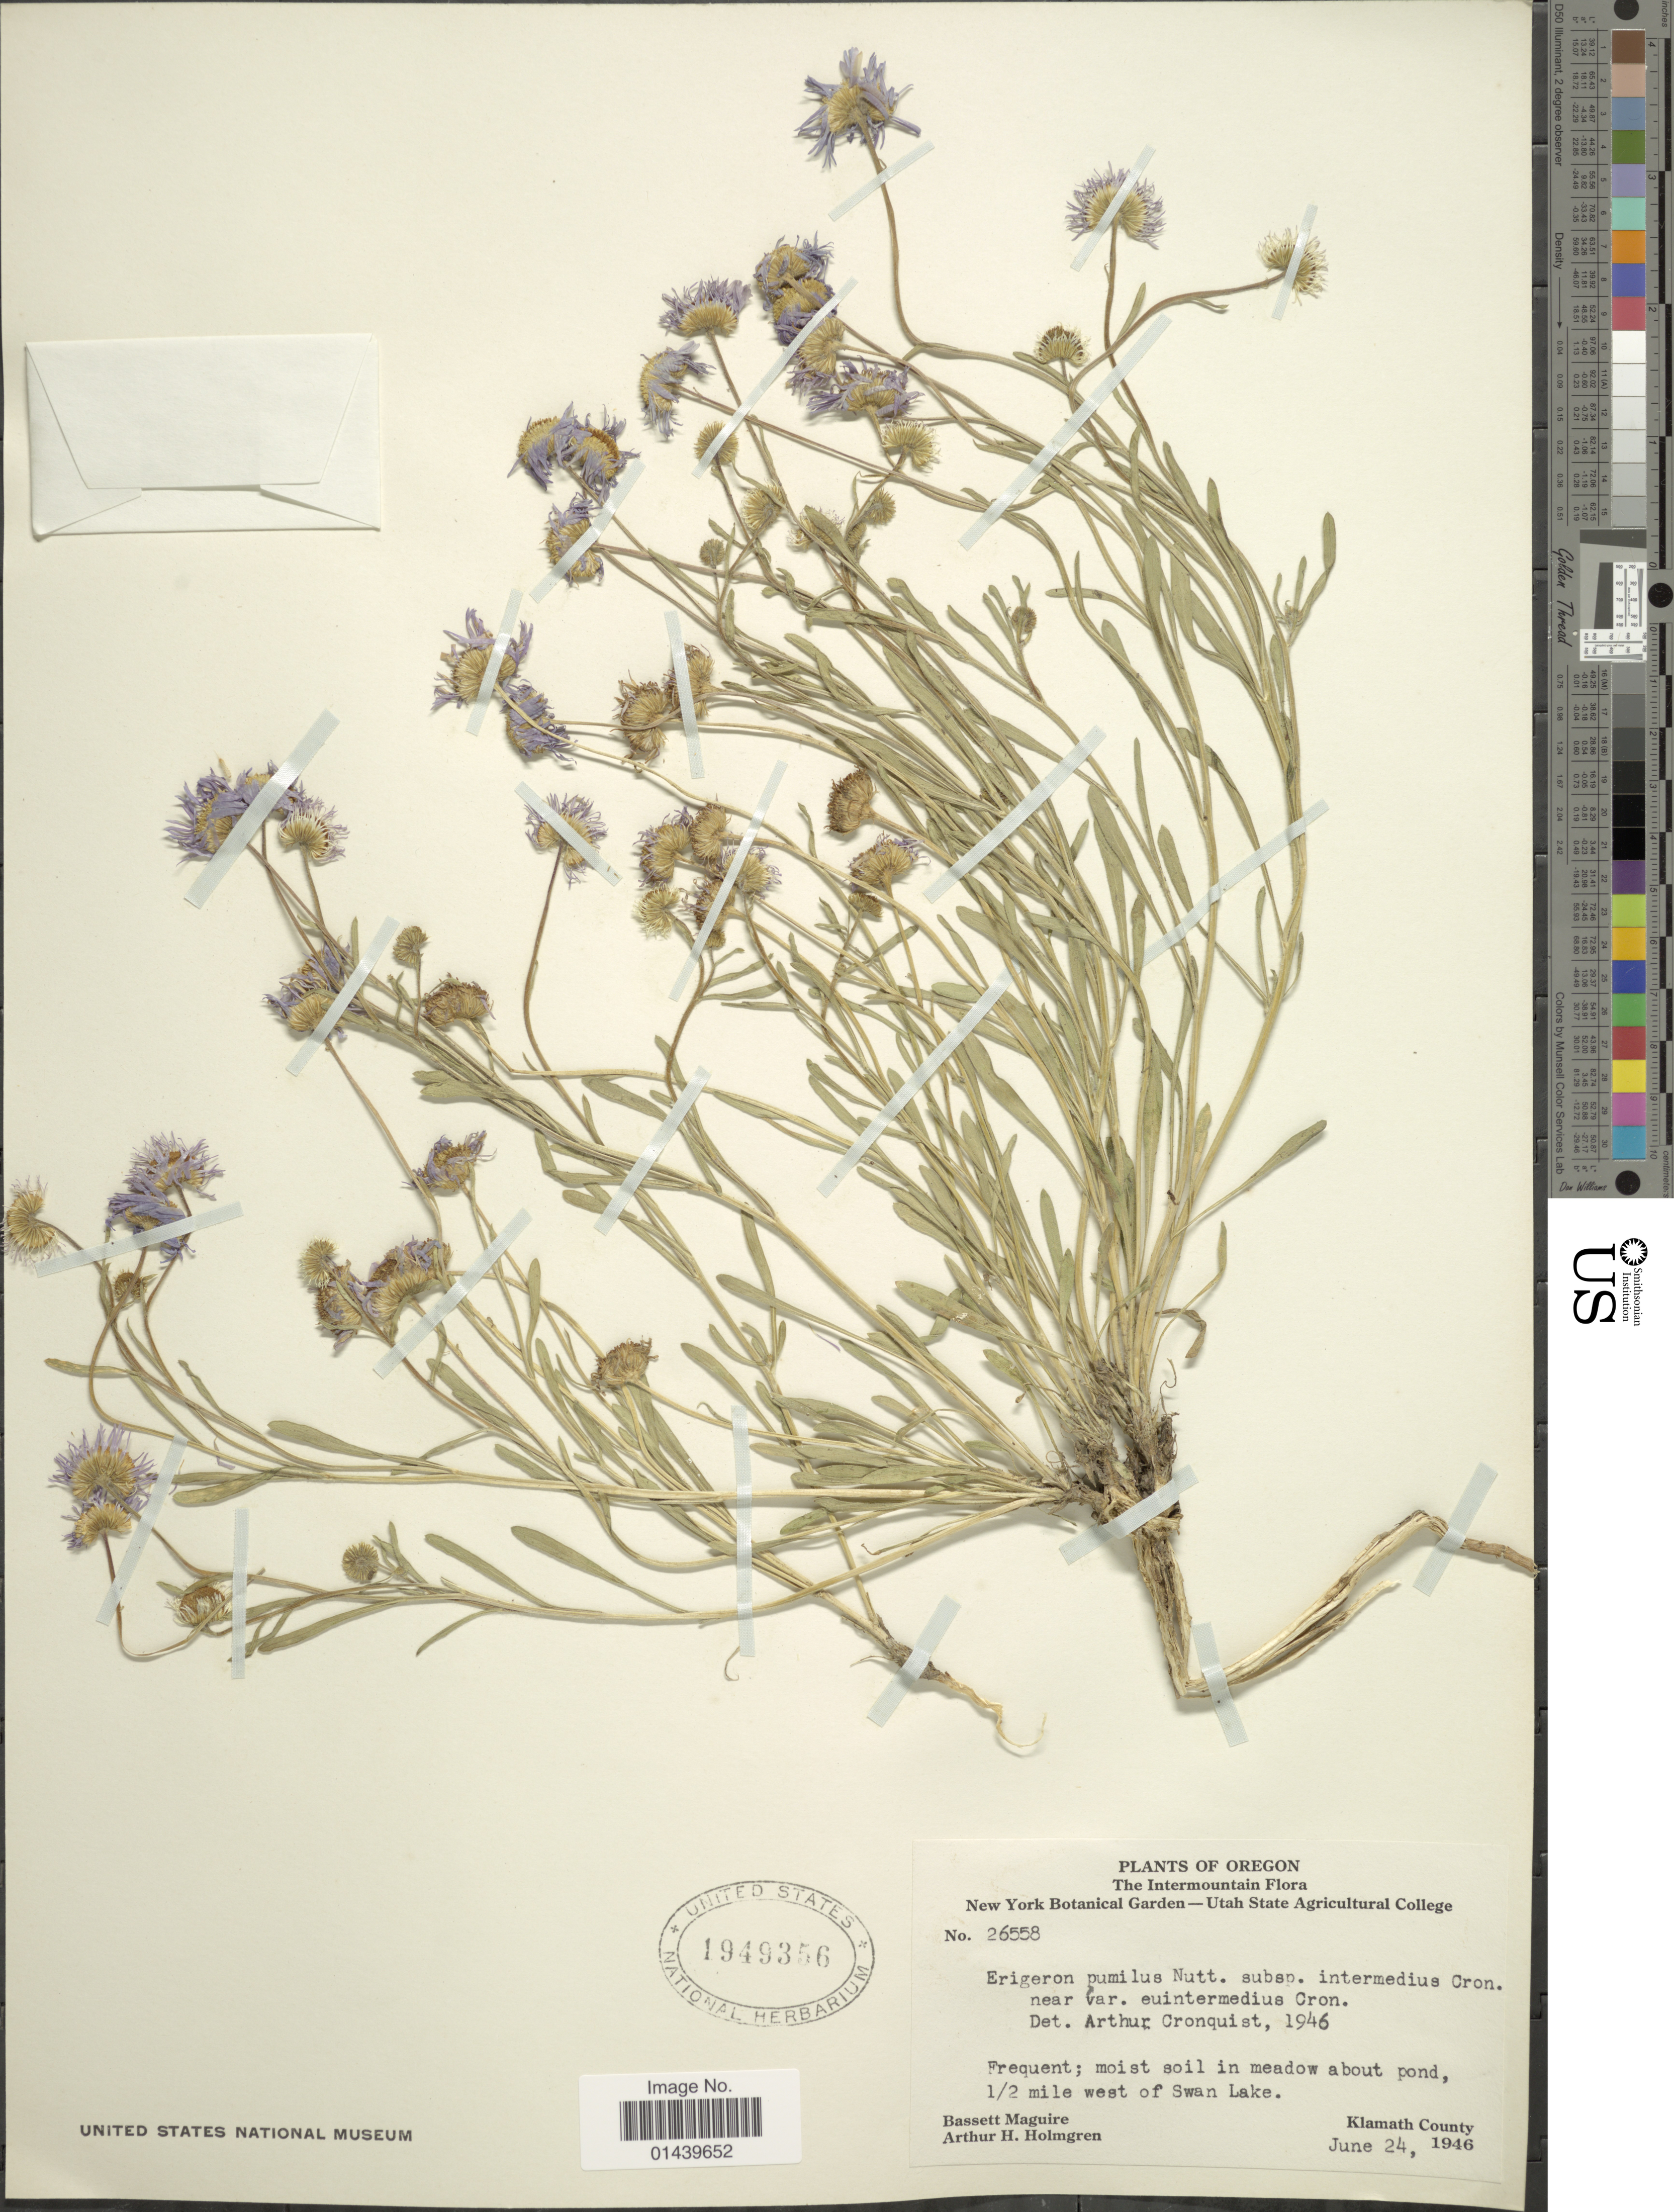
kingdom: Plantae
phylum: Tracheophyta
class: Magnoliopsida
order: Asterales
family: Asteraceae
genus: Erigeron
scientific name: Erigeron pumilus subsp. intermedius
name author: Cronq.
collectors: B. Maguire & A. H. Holmgren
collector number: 26558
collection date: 1946-06-24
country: United States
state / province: Oregon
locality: The Intermountain. ½ mile west of Swan Lake. Klamath County.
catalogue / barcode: US 1949356